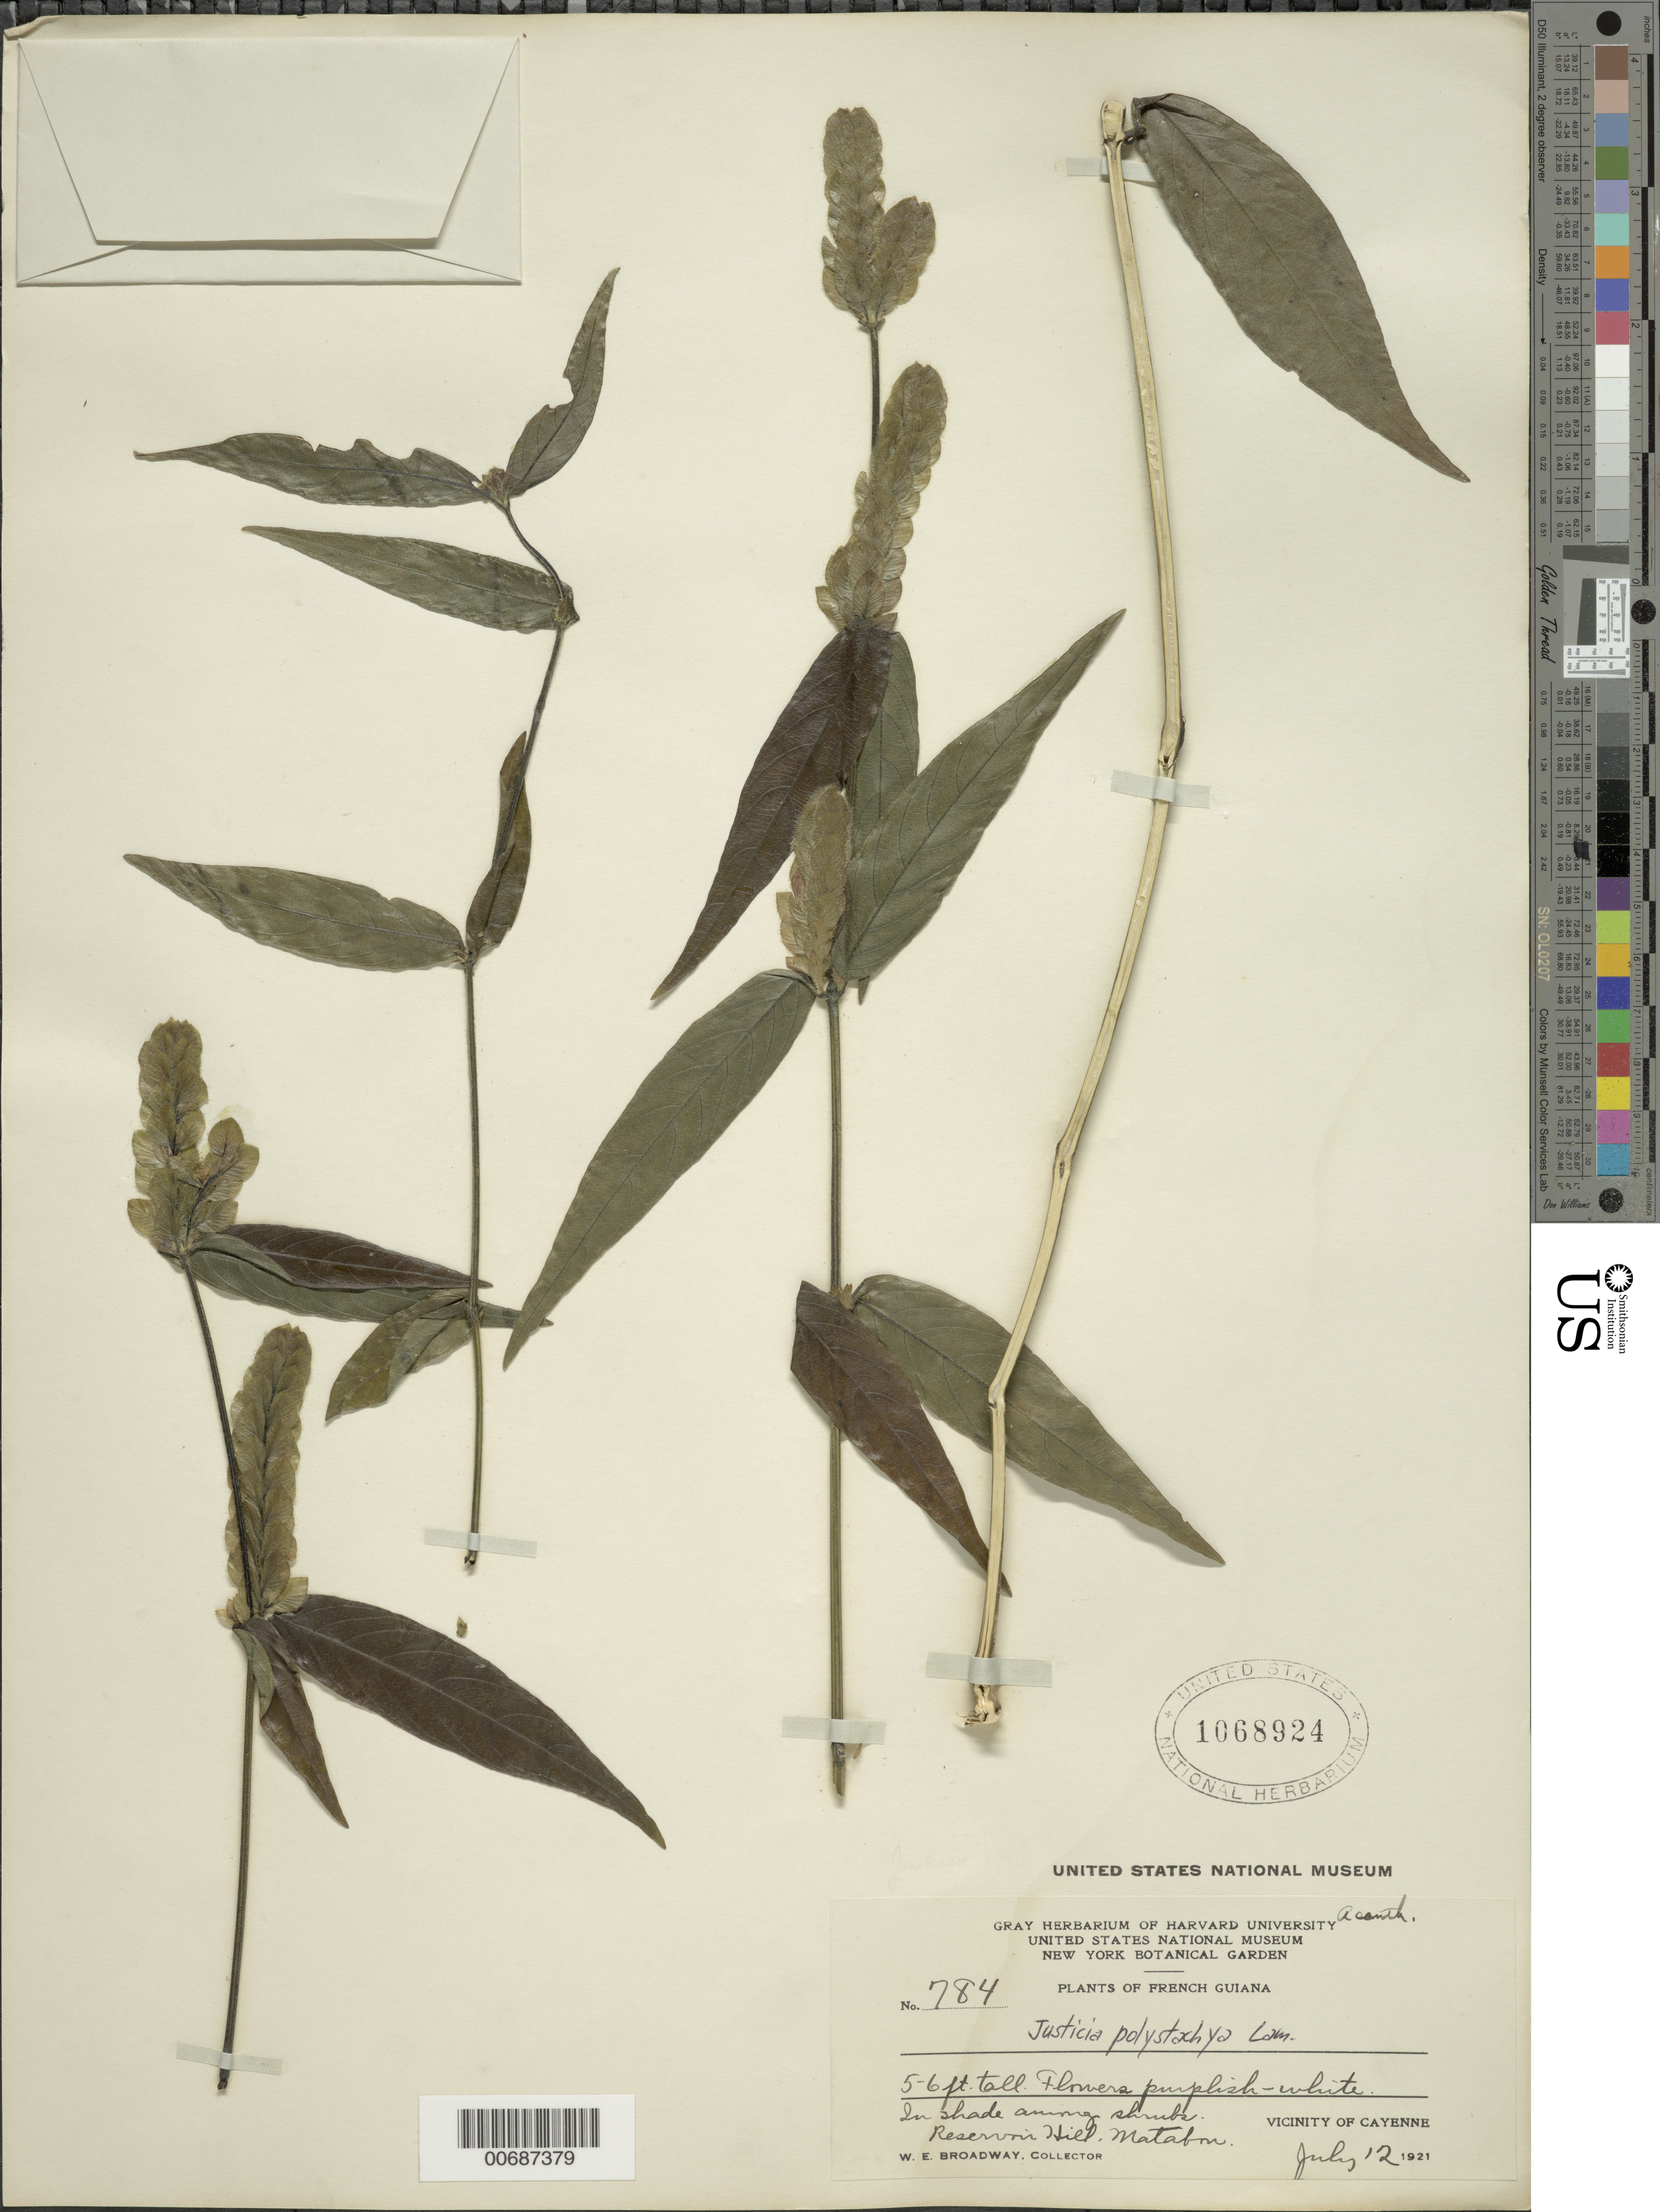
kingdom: Plantae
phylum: Tracheophyta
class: Magnoliopsida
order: Lamiales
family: Acanthaceae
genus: Justicia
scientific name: Justicia polystachya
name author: Lam.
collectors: W. E. Broadway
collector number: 784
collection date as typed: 12-Jul-21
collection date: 1921-07-12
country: French Guiana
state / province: Cayenne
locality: Cayenne, vic., Reservoir Hill, Matabon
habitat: In shade among shrubs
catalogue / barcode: US 1068924